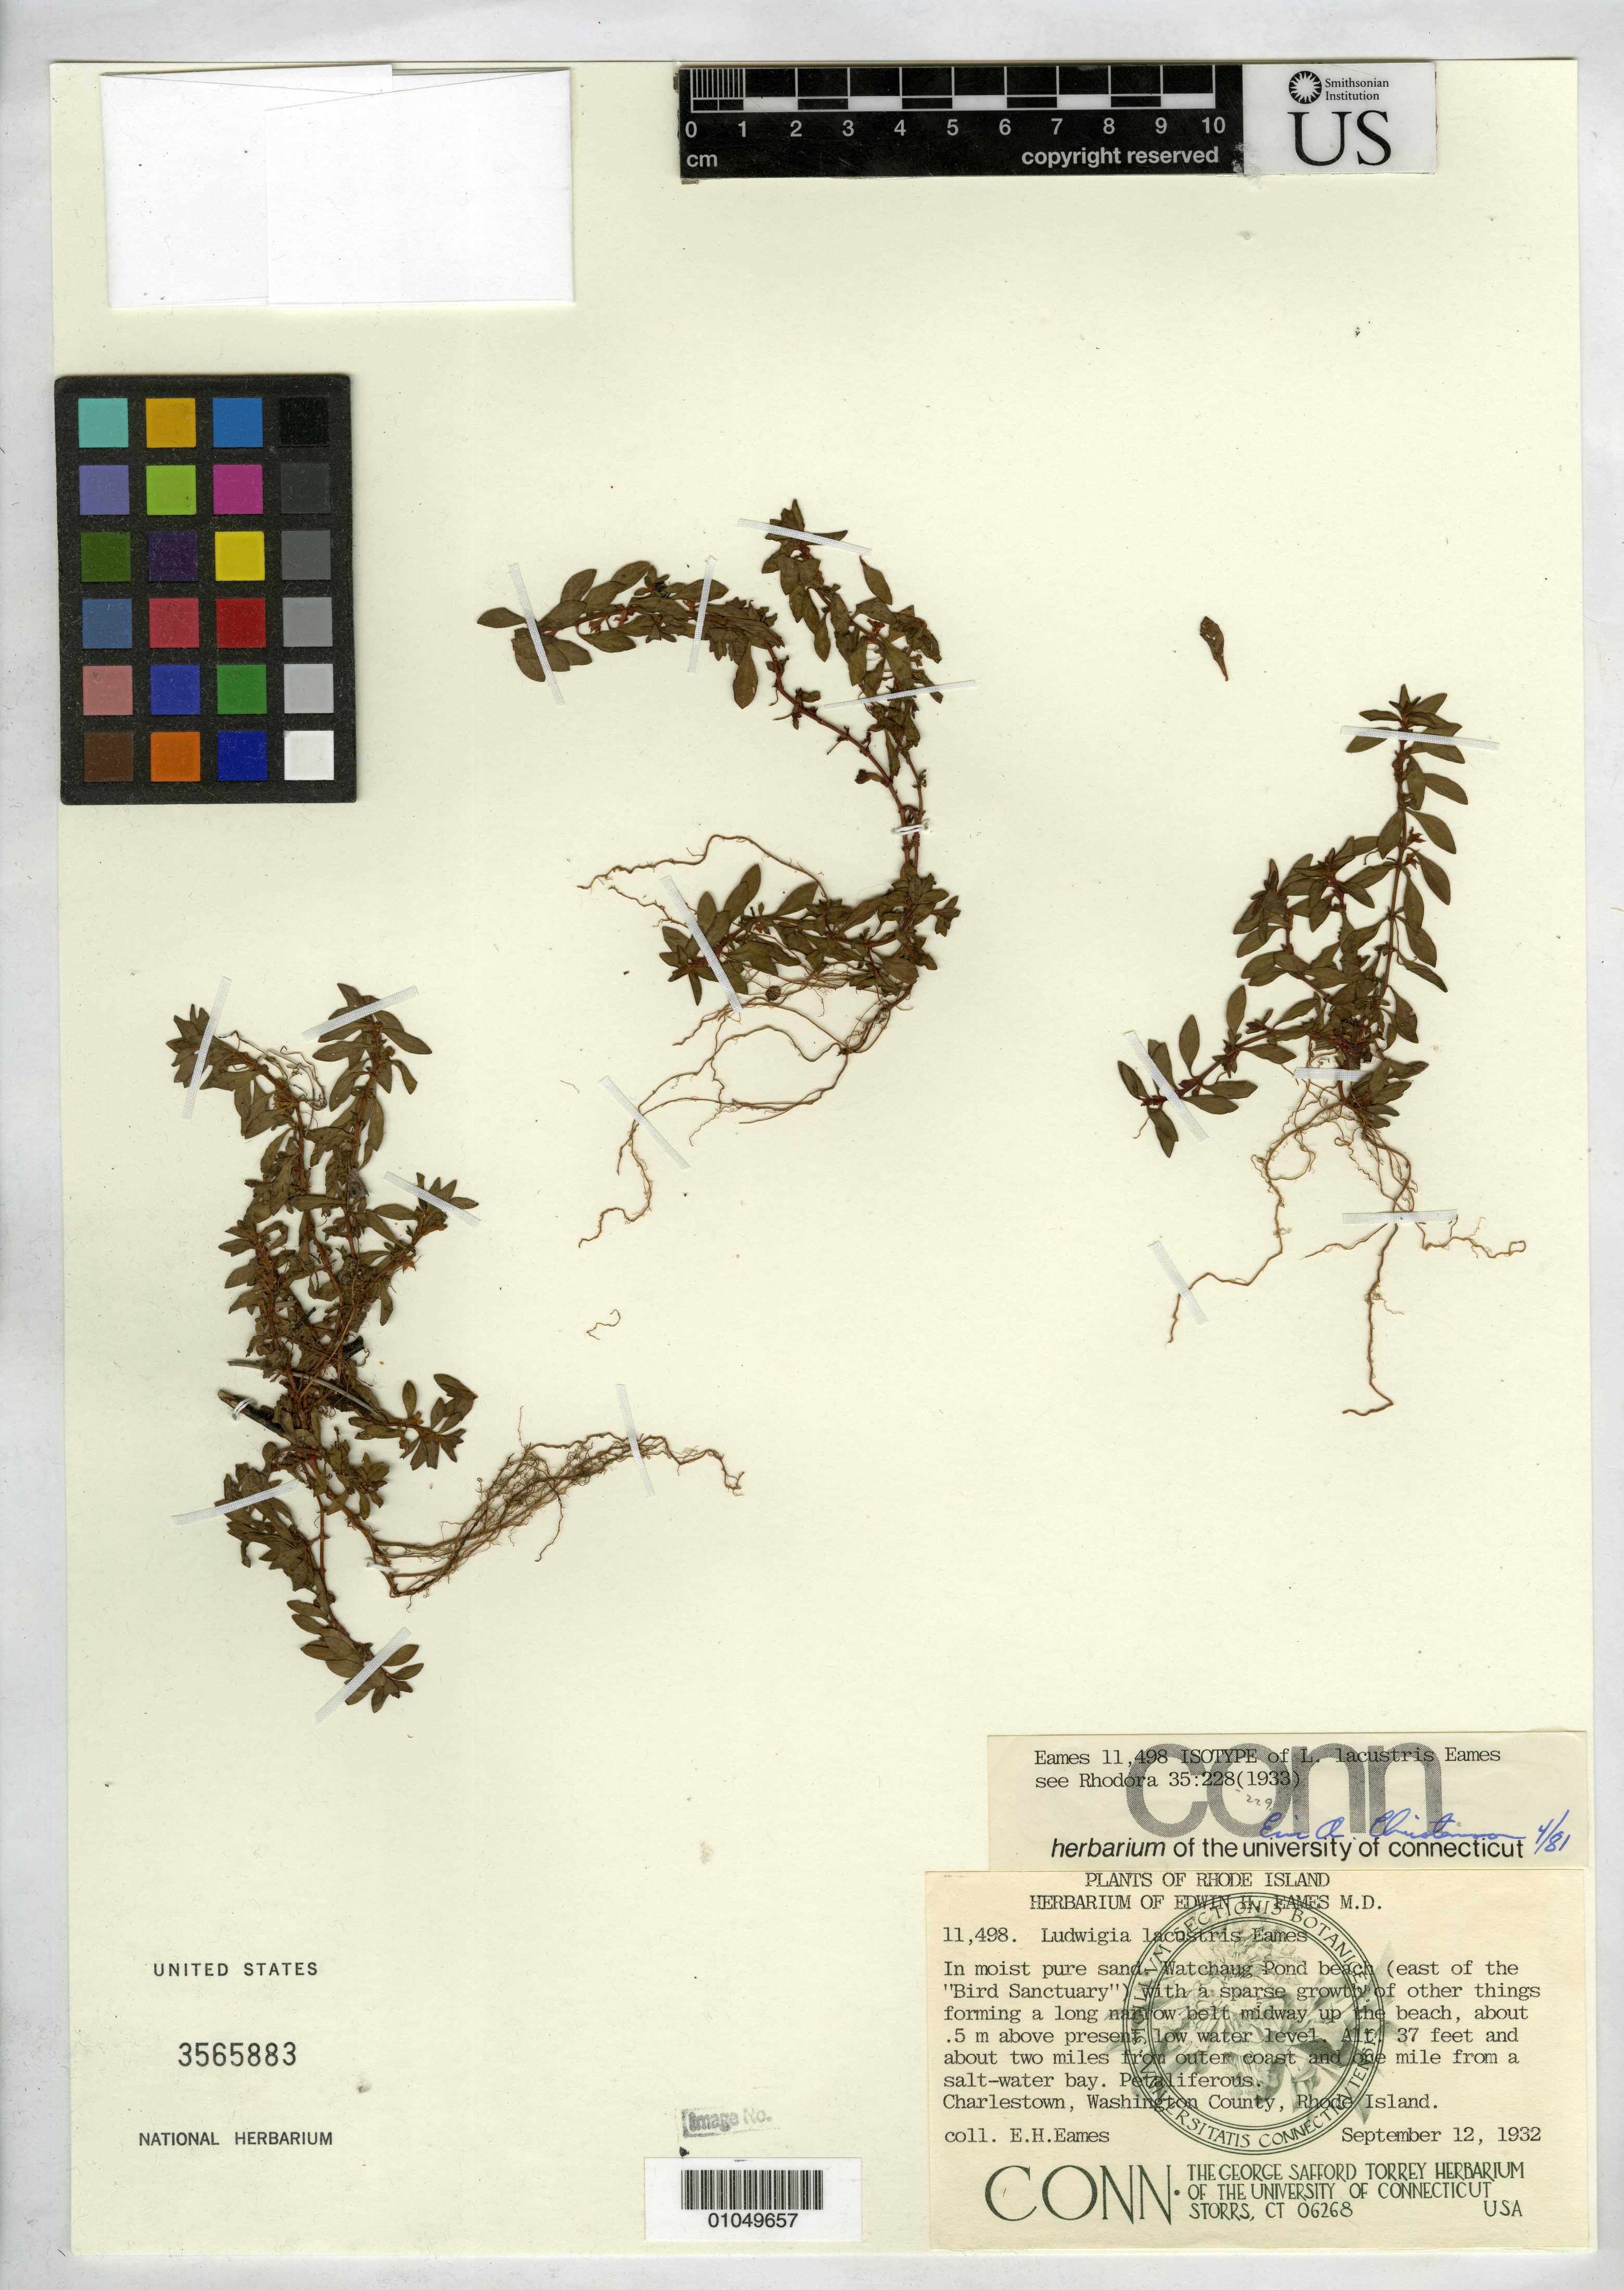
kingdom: Plantae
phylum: Tracheophyta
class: Magnoliopsida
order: Myrtales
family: Onagraceae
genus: Ludwigia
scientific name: Ludwigia x lacustris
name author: Eames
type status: Isotype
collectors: E. H. Eames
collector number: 11498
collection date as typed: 12 Sep 1932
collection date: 1932-09-12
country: United States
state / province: Rhode Island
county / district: Washington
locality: Watchaug Pond beach (east of the "Bird Sanctuary"), about two miles from outer coast and one mile from a salt-water bay. Charlestown, Washington County.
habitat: In moist pure sand.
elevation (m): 11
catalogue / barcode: US 3565883